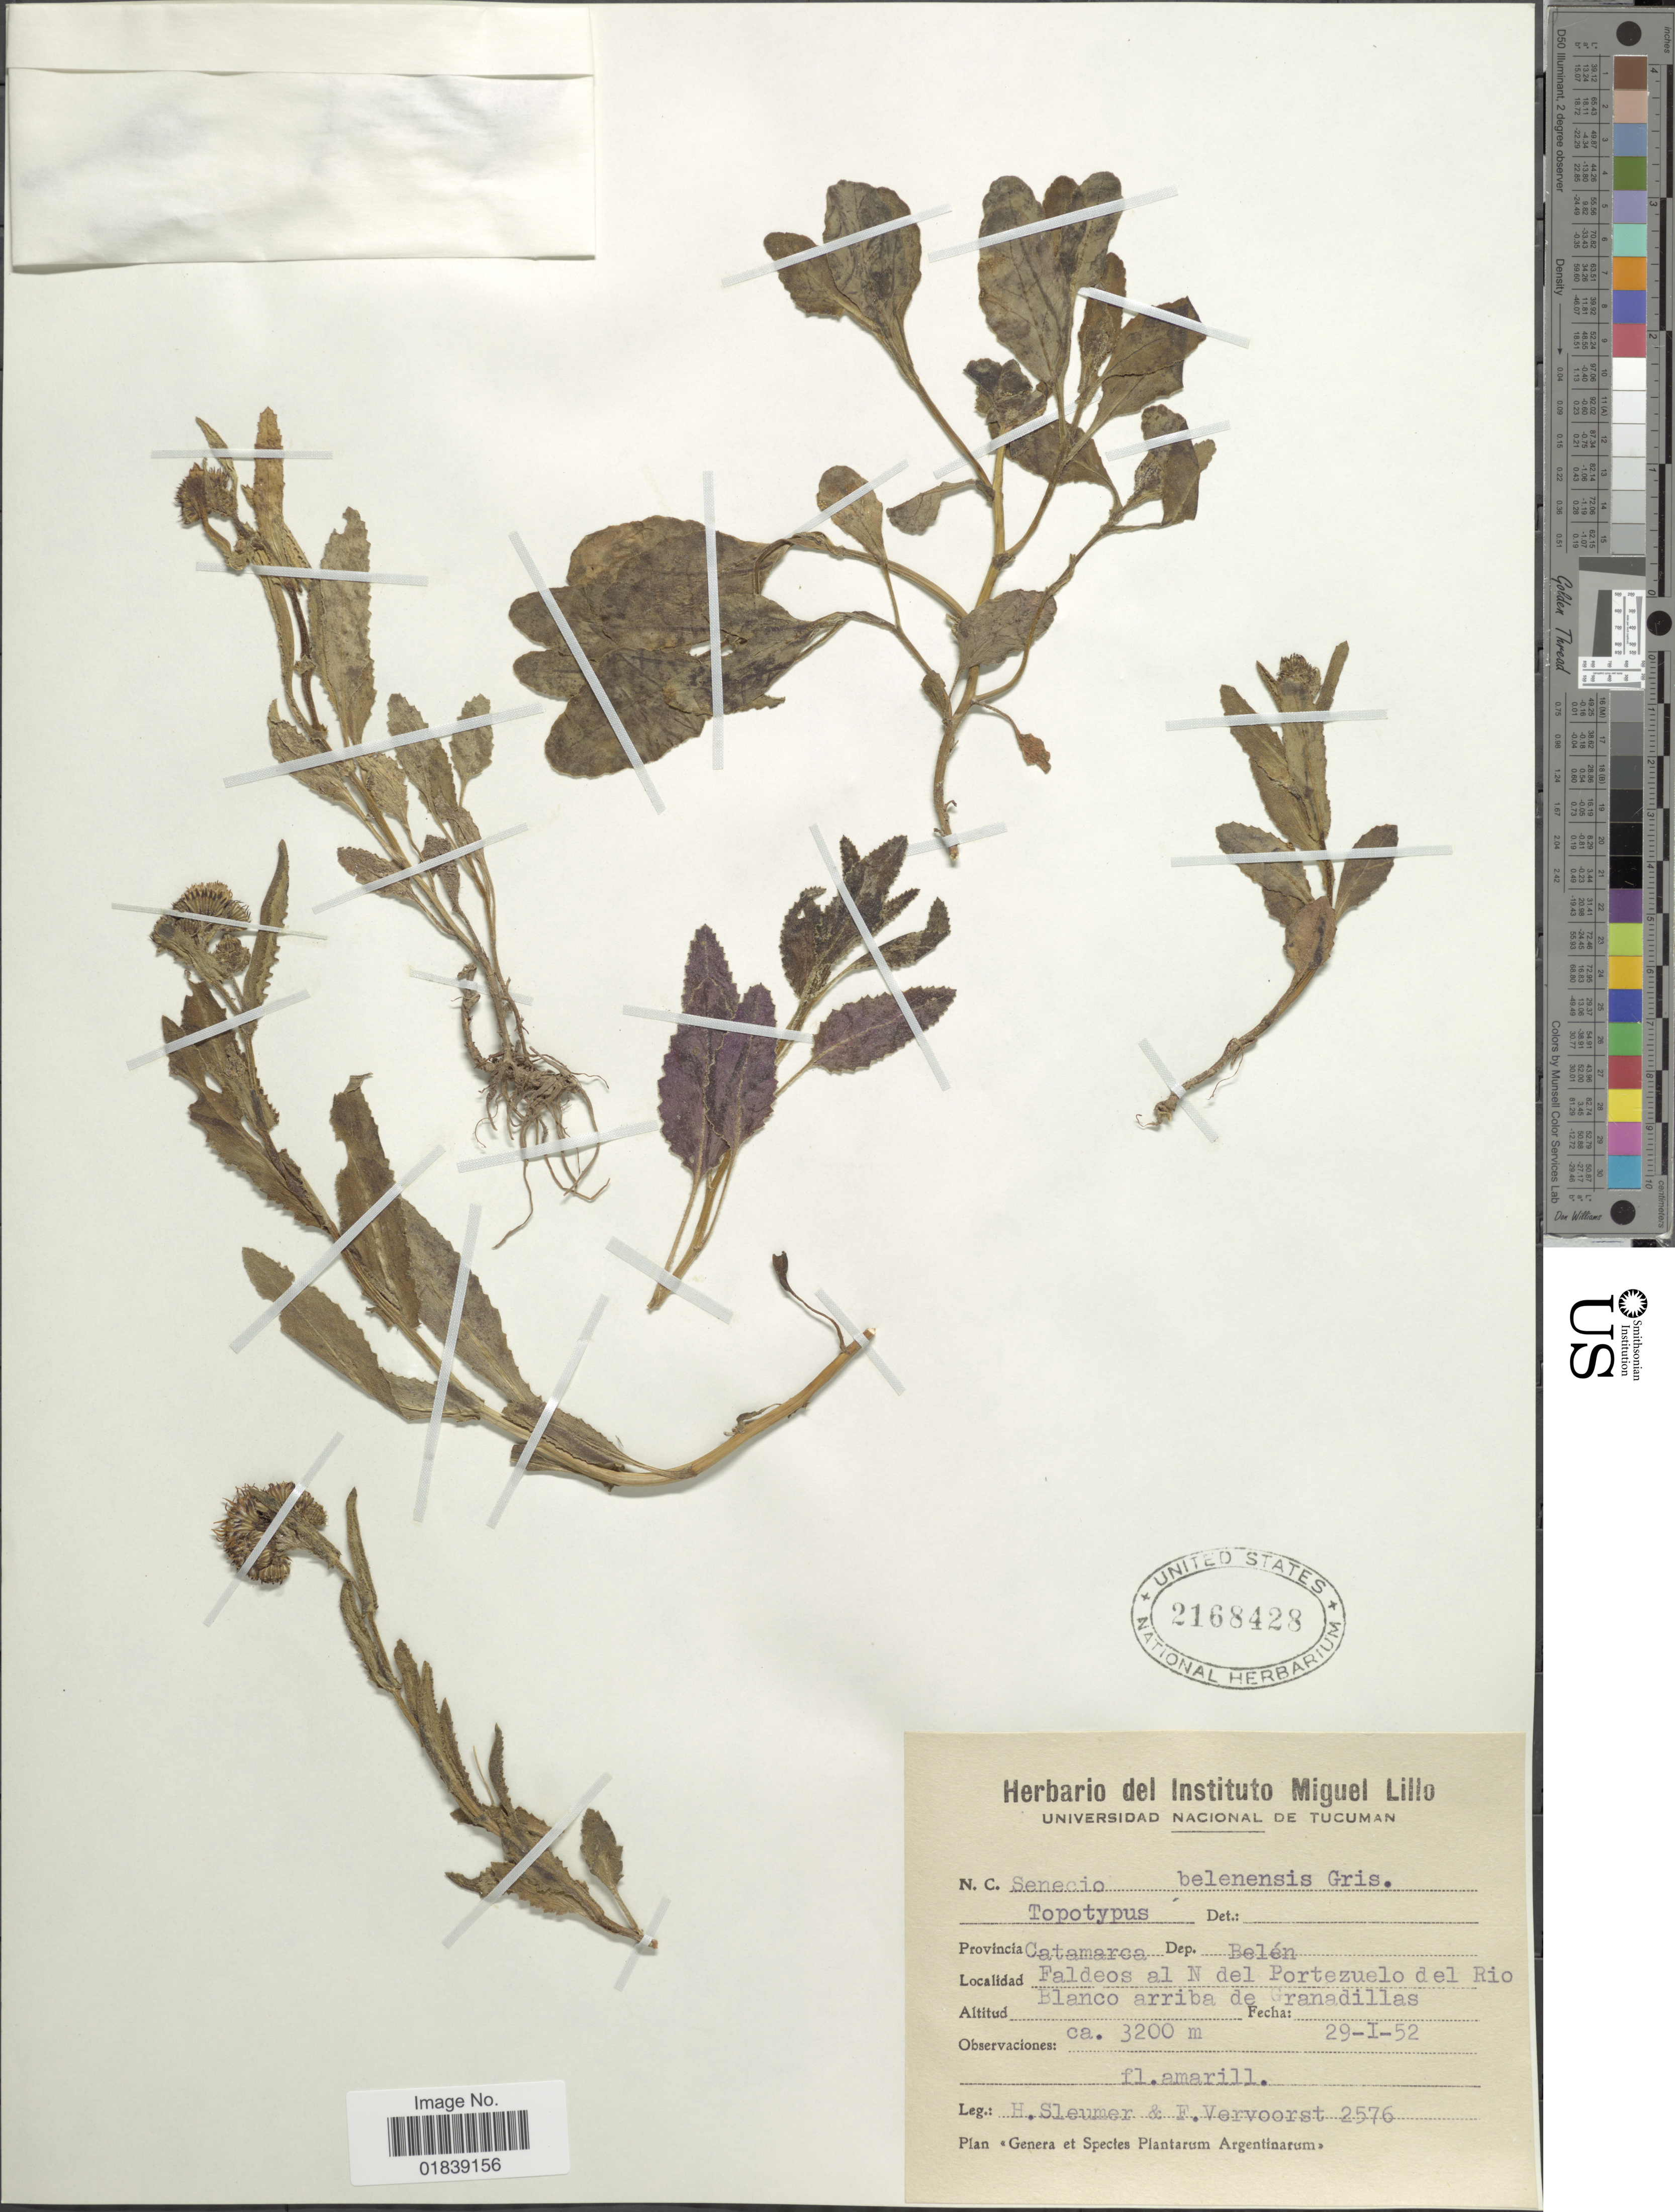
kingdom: Plantae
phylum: Tracheophyta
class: Magnoliopsida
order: Asterales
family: Asteraceae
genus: Senecio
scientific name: Senecio belenensis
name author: Griseb.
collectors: H. O. Sleumer & F. Vervoorst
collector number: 2576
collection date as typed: Transcribed d/m/y: 29/1/52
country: Argentina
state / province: Catamarca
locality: Dep. Belen, Faldeos al N del Portezuelo del Rio Blanco arriba de Granadillas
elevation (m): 3200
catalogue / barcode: US 2168428